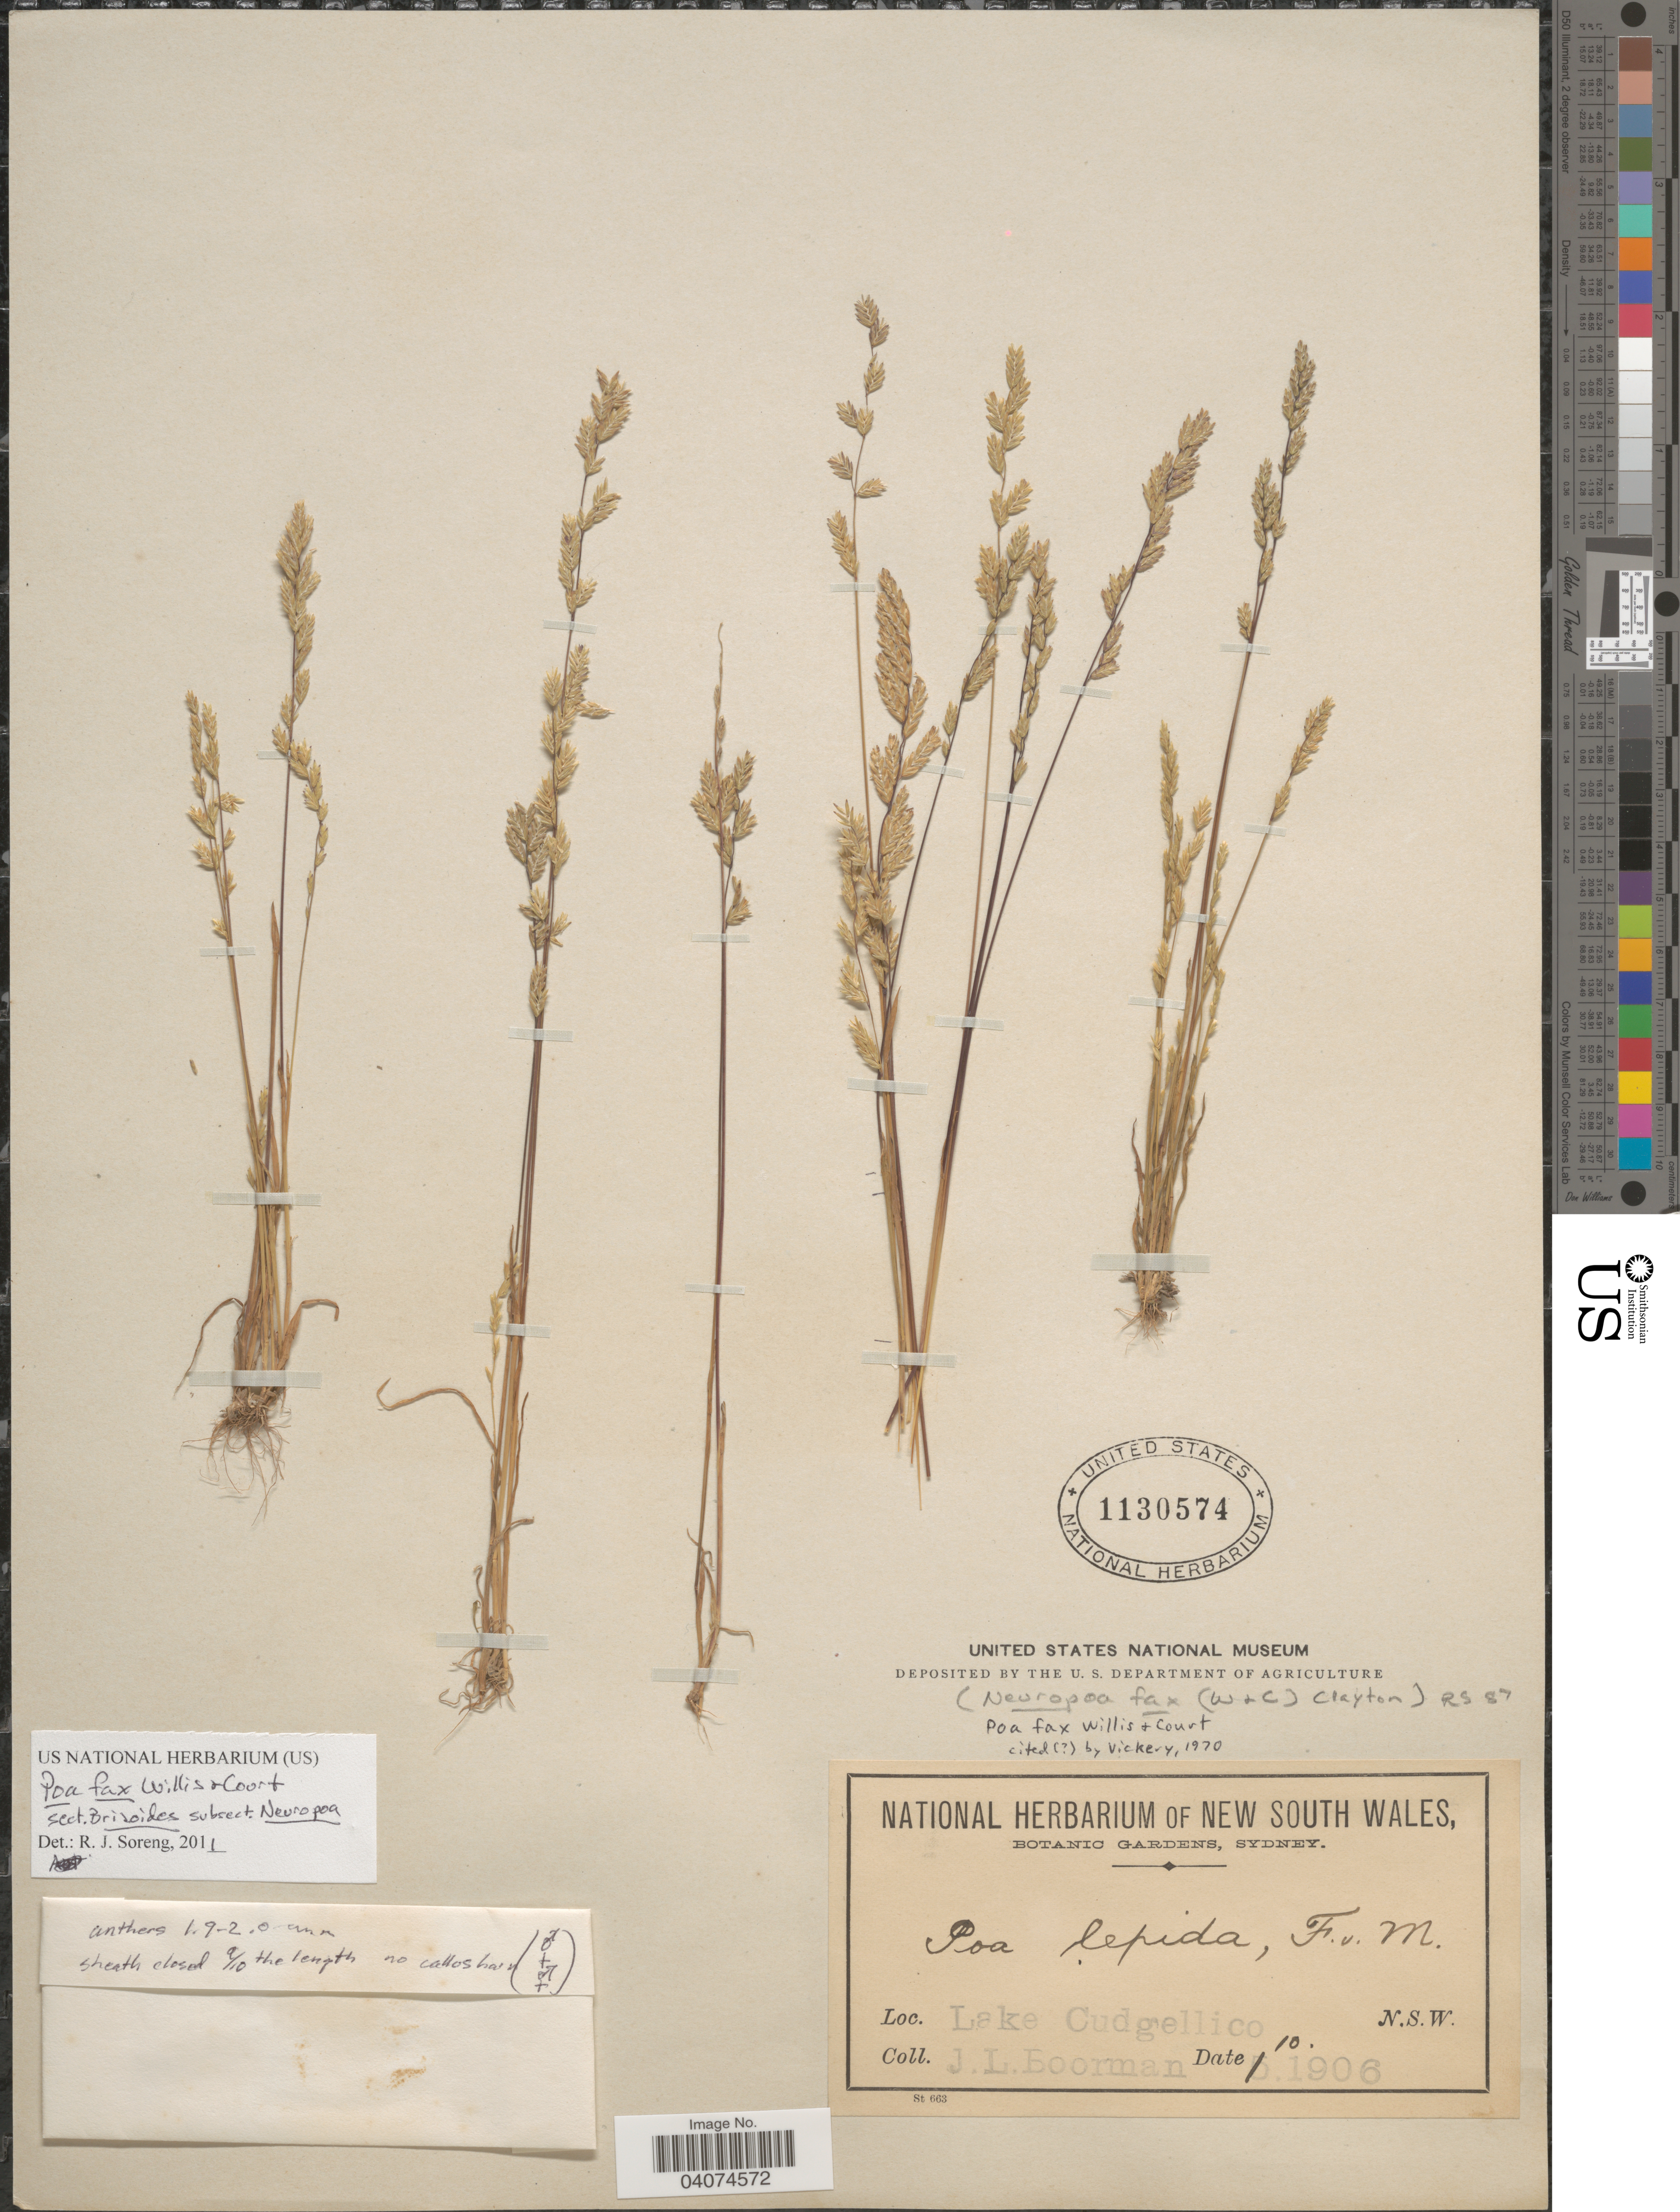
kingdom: Plantae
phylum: Tracheophyta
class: Liliopsida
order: Poales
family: Poaceae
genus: Poa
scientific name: Poa fax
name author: Willis & Court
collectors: J. Boorman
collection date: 1906-10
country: Australia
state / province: New South Wales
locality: Lake Cudgellico.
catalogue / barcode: US 1130574